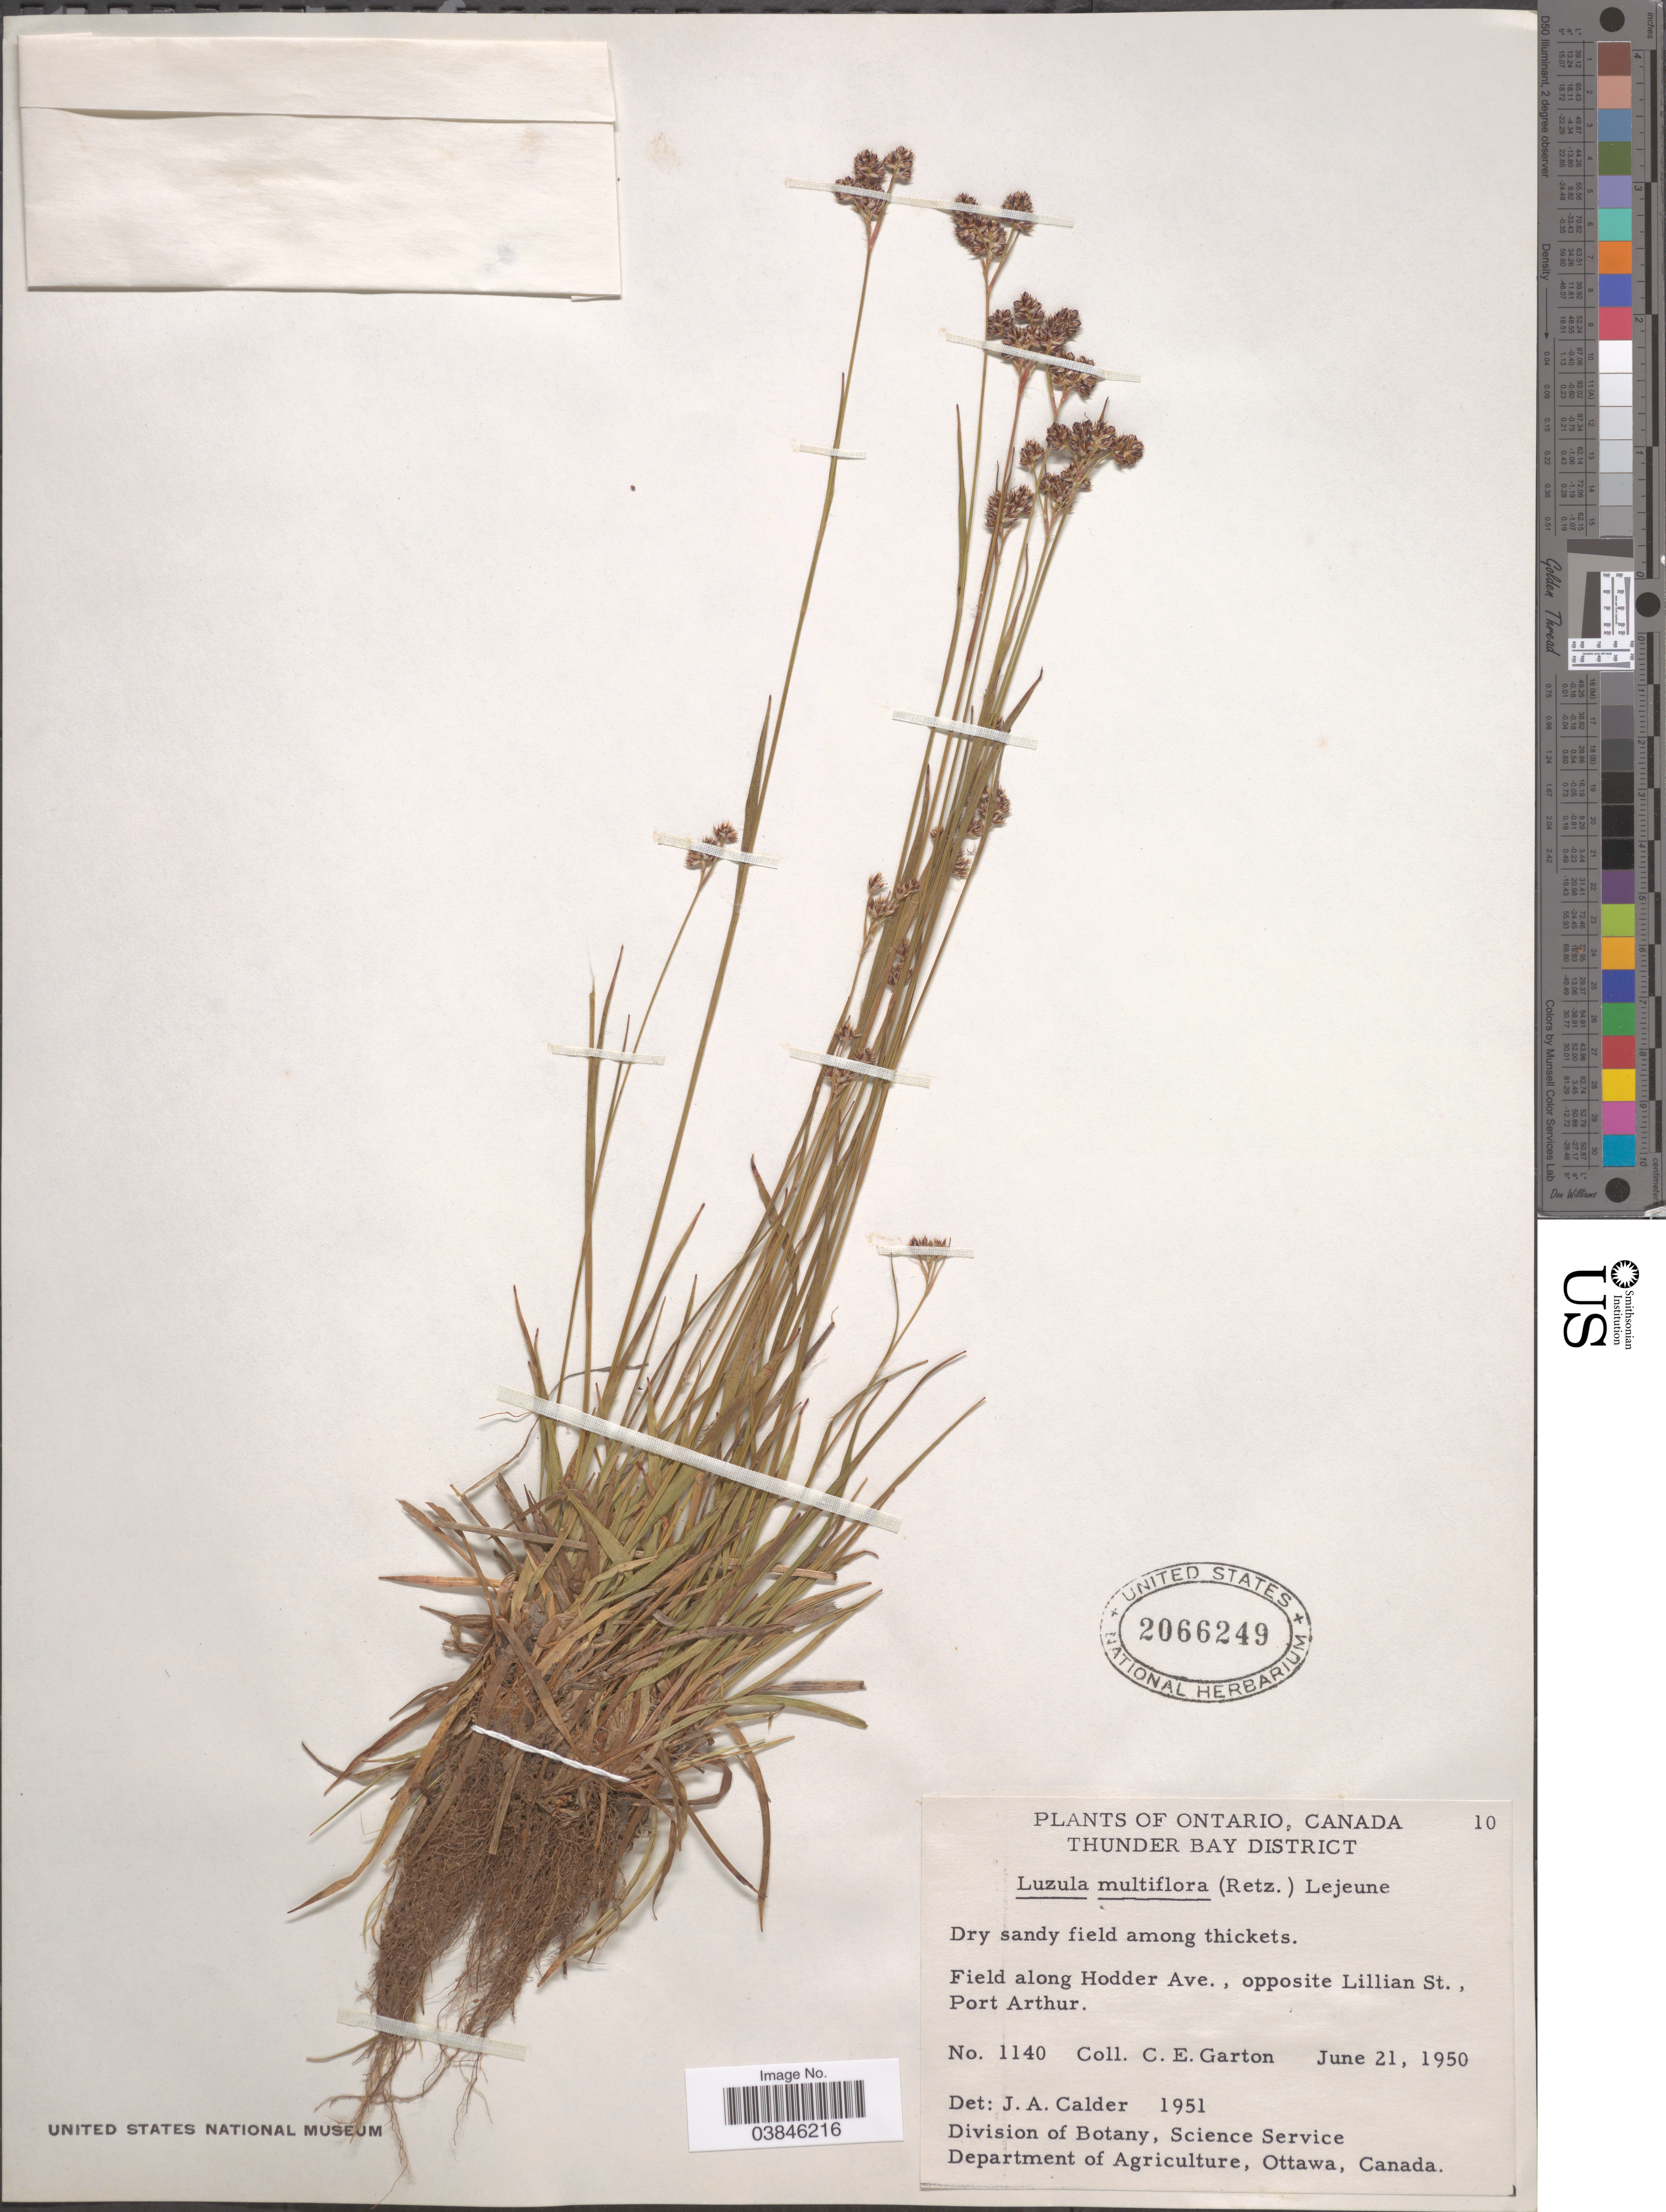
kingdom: Plantae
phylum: Tracheophyta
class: Liliopsida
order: Poales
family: Juncaceae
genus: Luzula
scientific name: Luzula multiflora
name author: (Ehrh.) Lej.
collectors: C. E. Garton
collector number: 1140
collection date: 1950-06-21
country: Canada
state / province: Ontario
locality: Thunder Bay District. Field along Hodder Ave., opposite Lillian St., Port Arthur.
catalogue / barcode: US 2066249